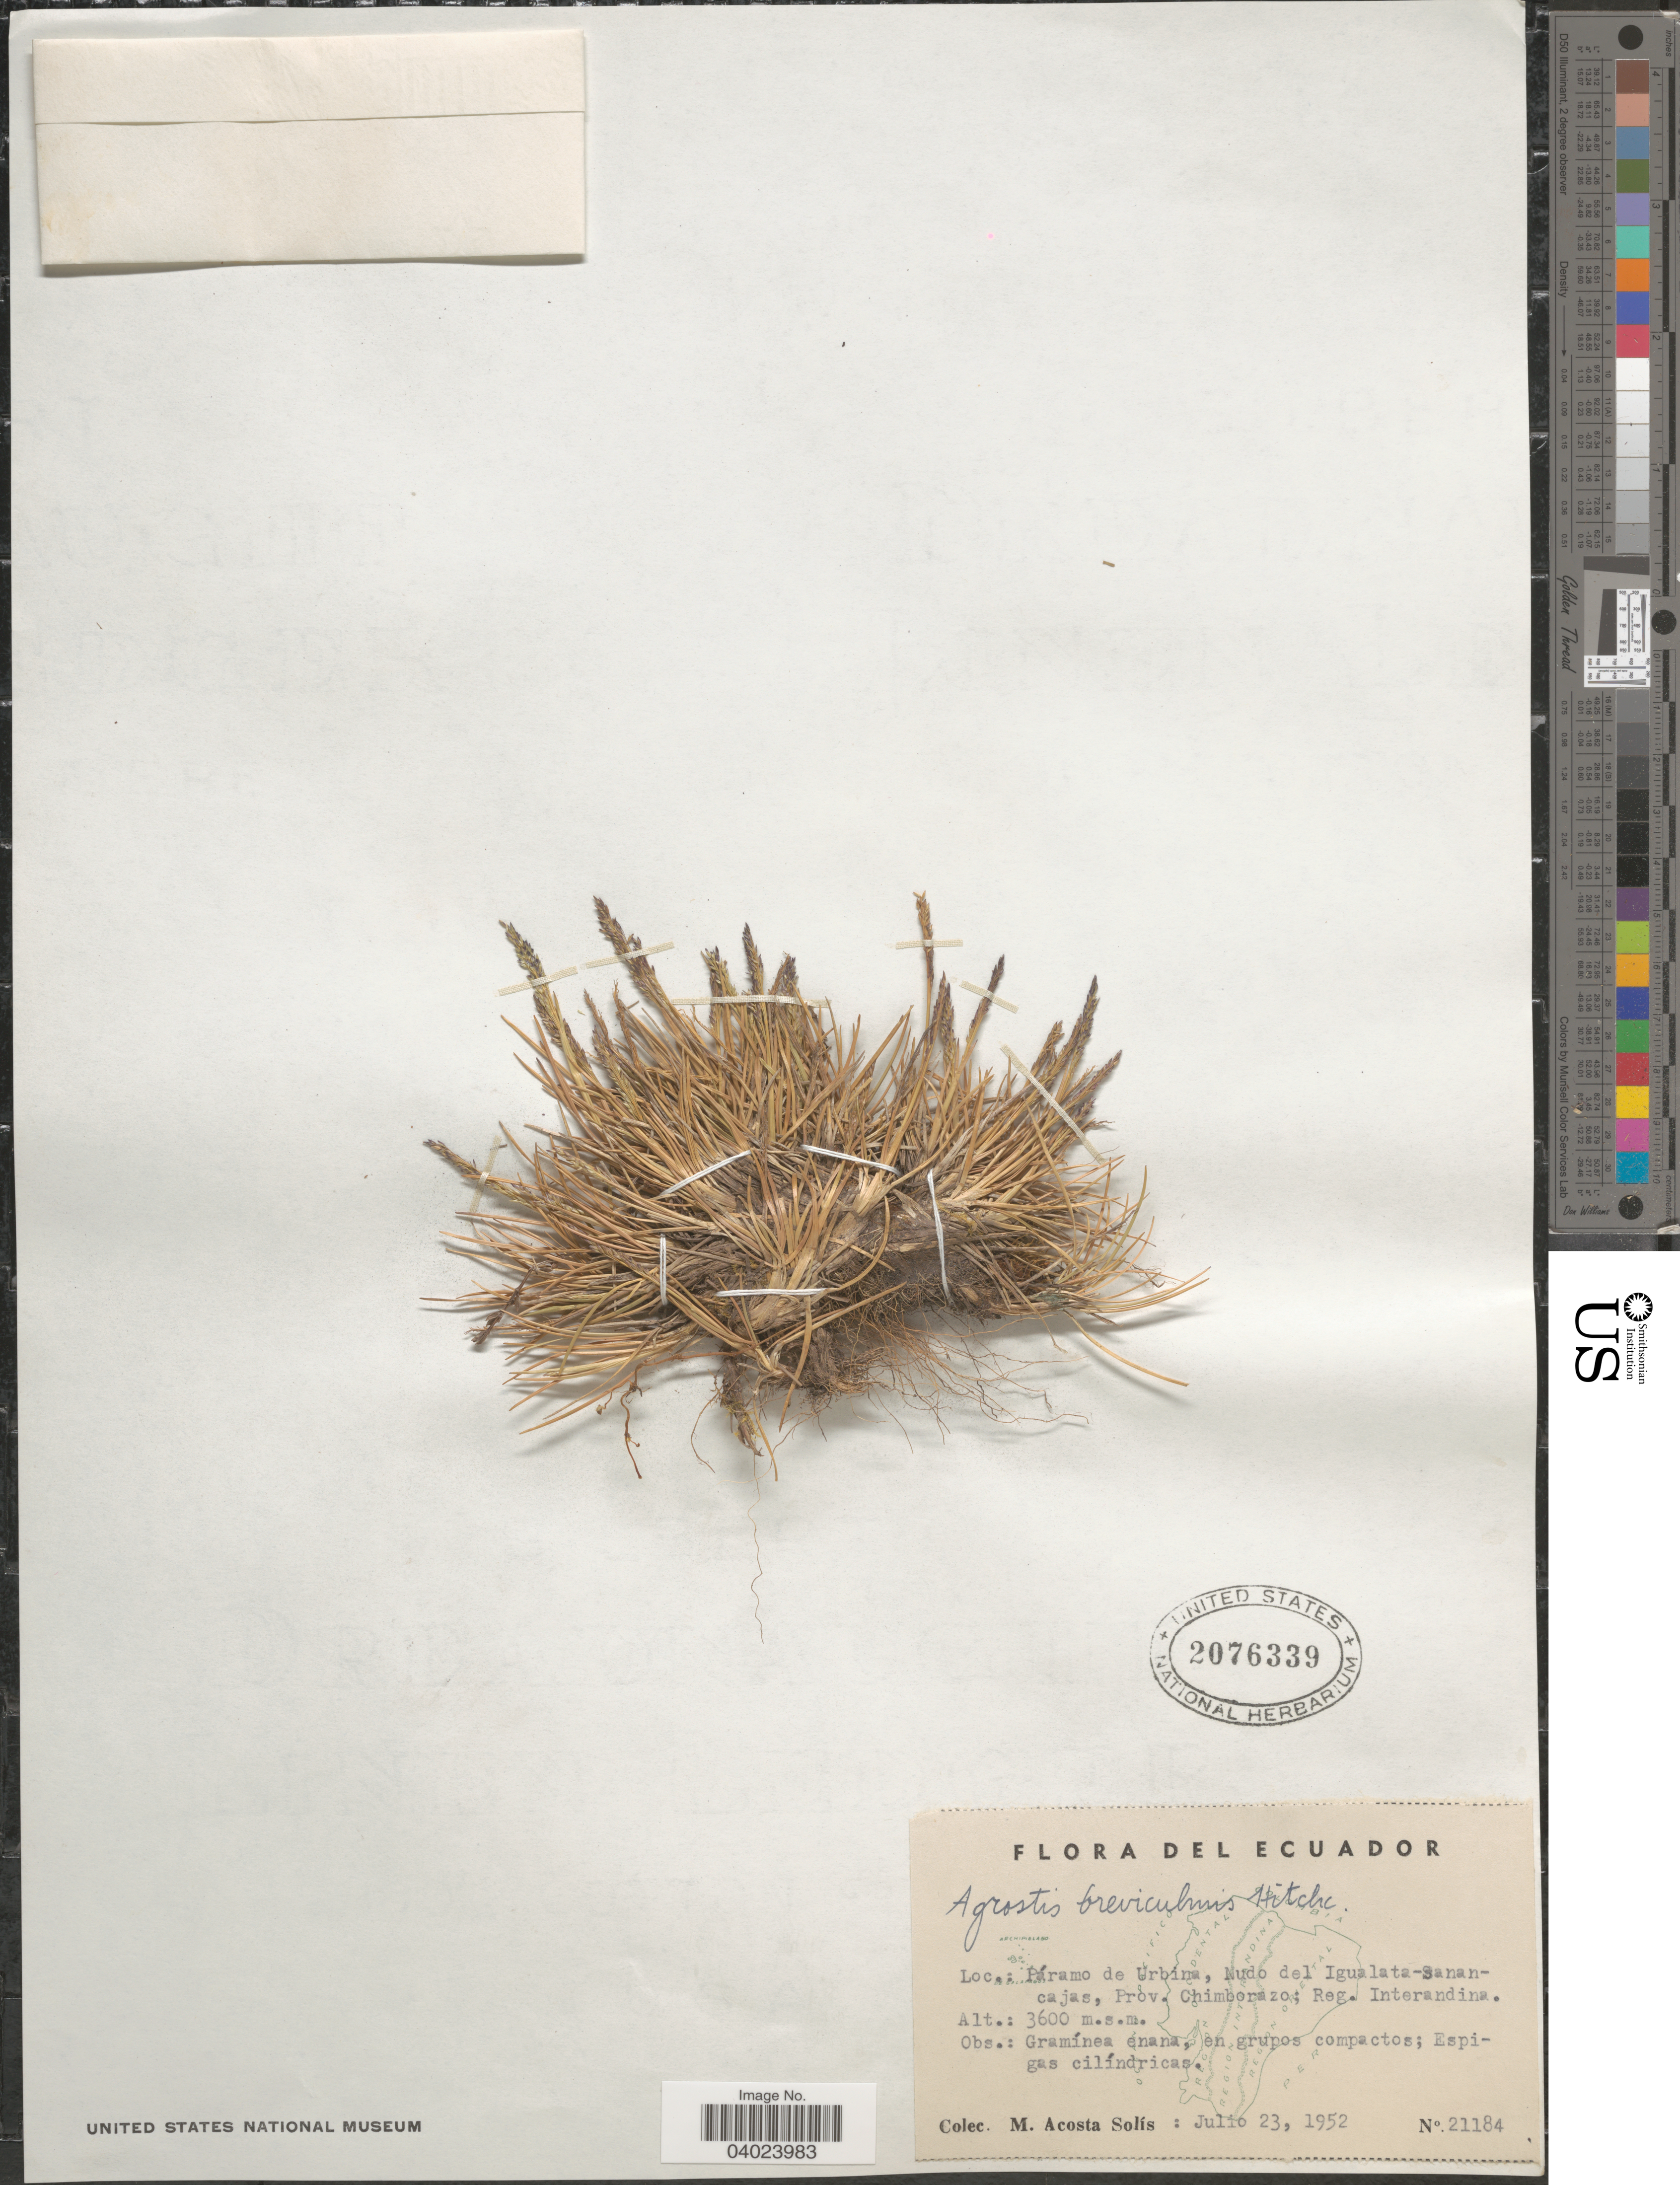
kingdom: Plantae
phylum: Tracheophyta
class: Liliopsida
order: Poales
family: Poaceae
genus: Agrostis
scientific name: Agrostis breviculmis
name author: Hitchc.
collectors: M. Acosta Solis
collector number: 21184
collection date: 1952-07-23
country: Ecuador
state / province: Chimborazo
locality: Páramo de Urbina, Nudo del Igualata-Sanancajas; Reg. Interandina.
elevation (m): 3600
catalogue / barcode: US 2076339